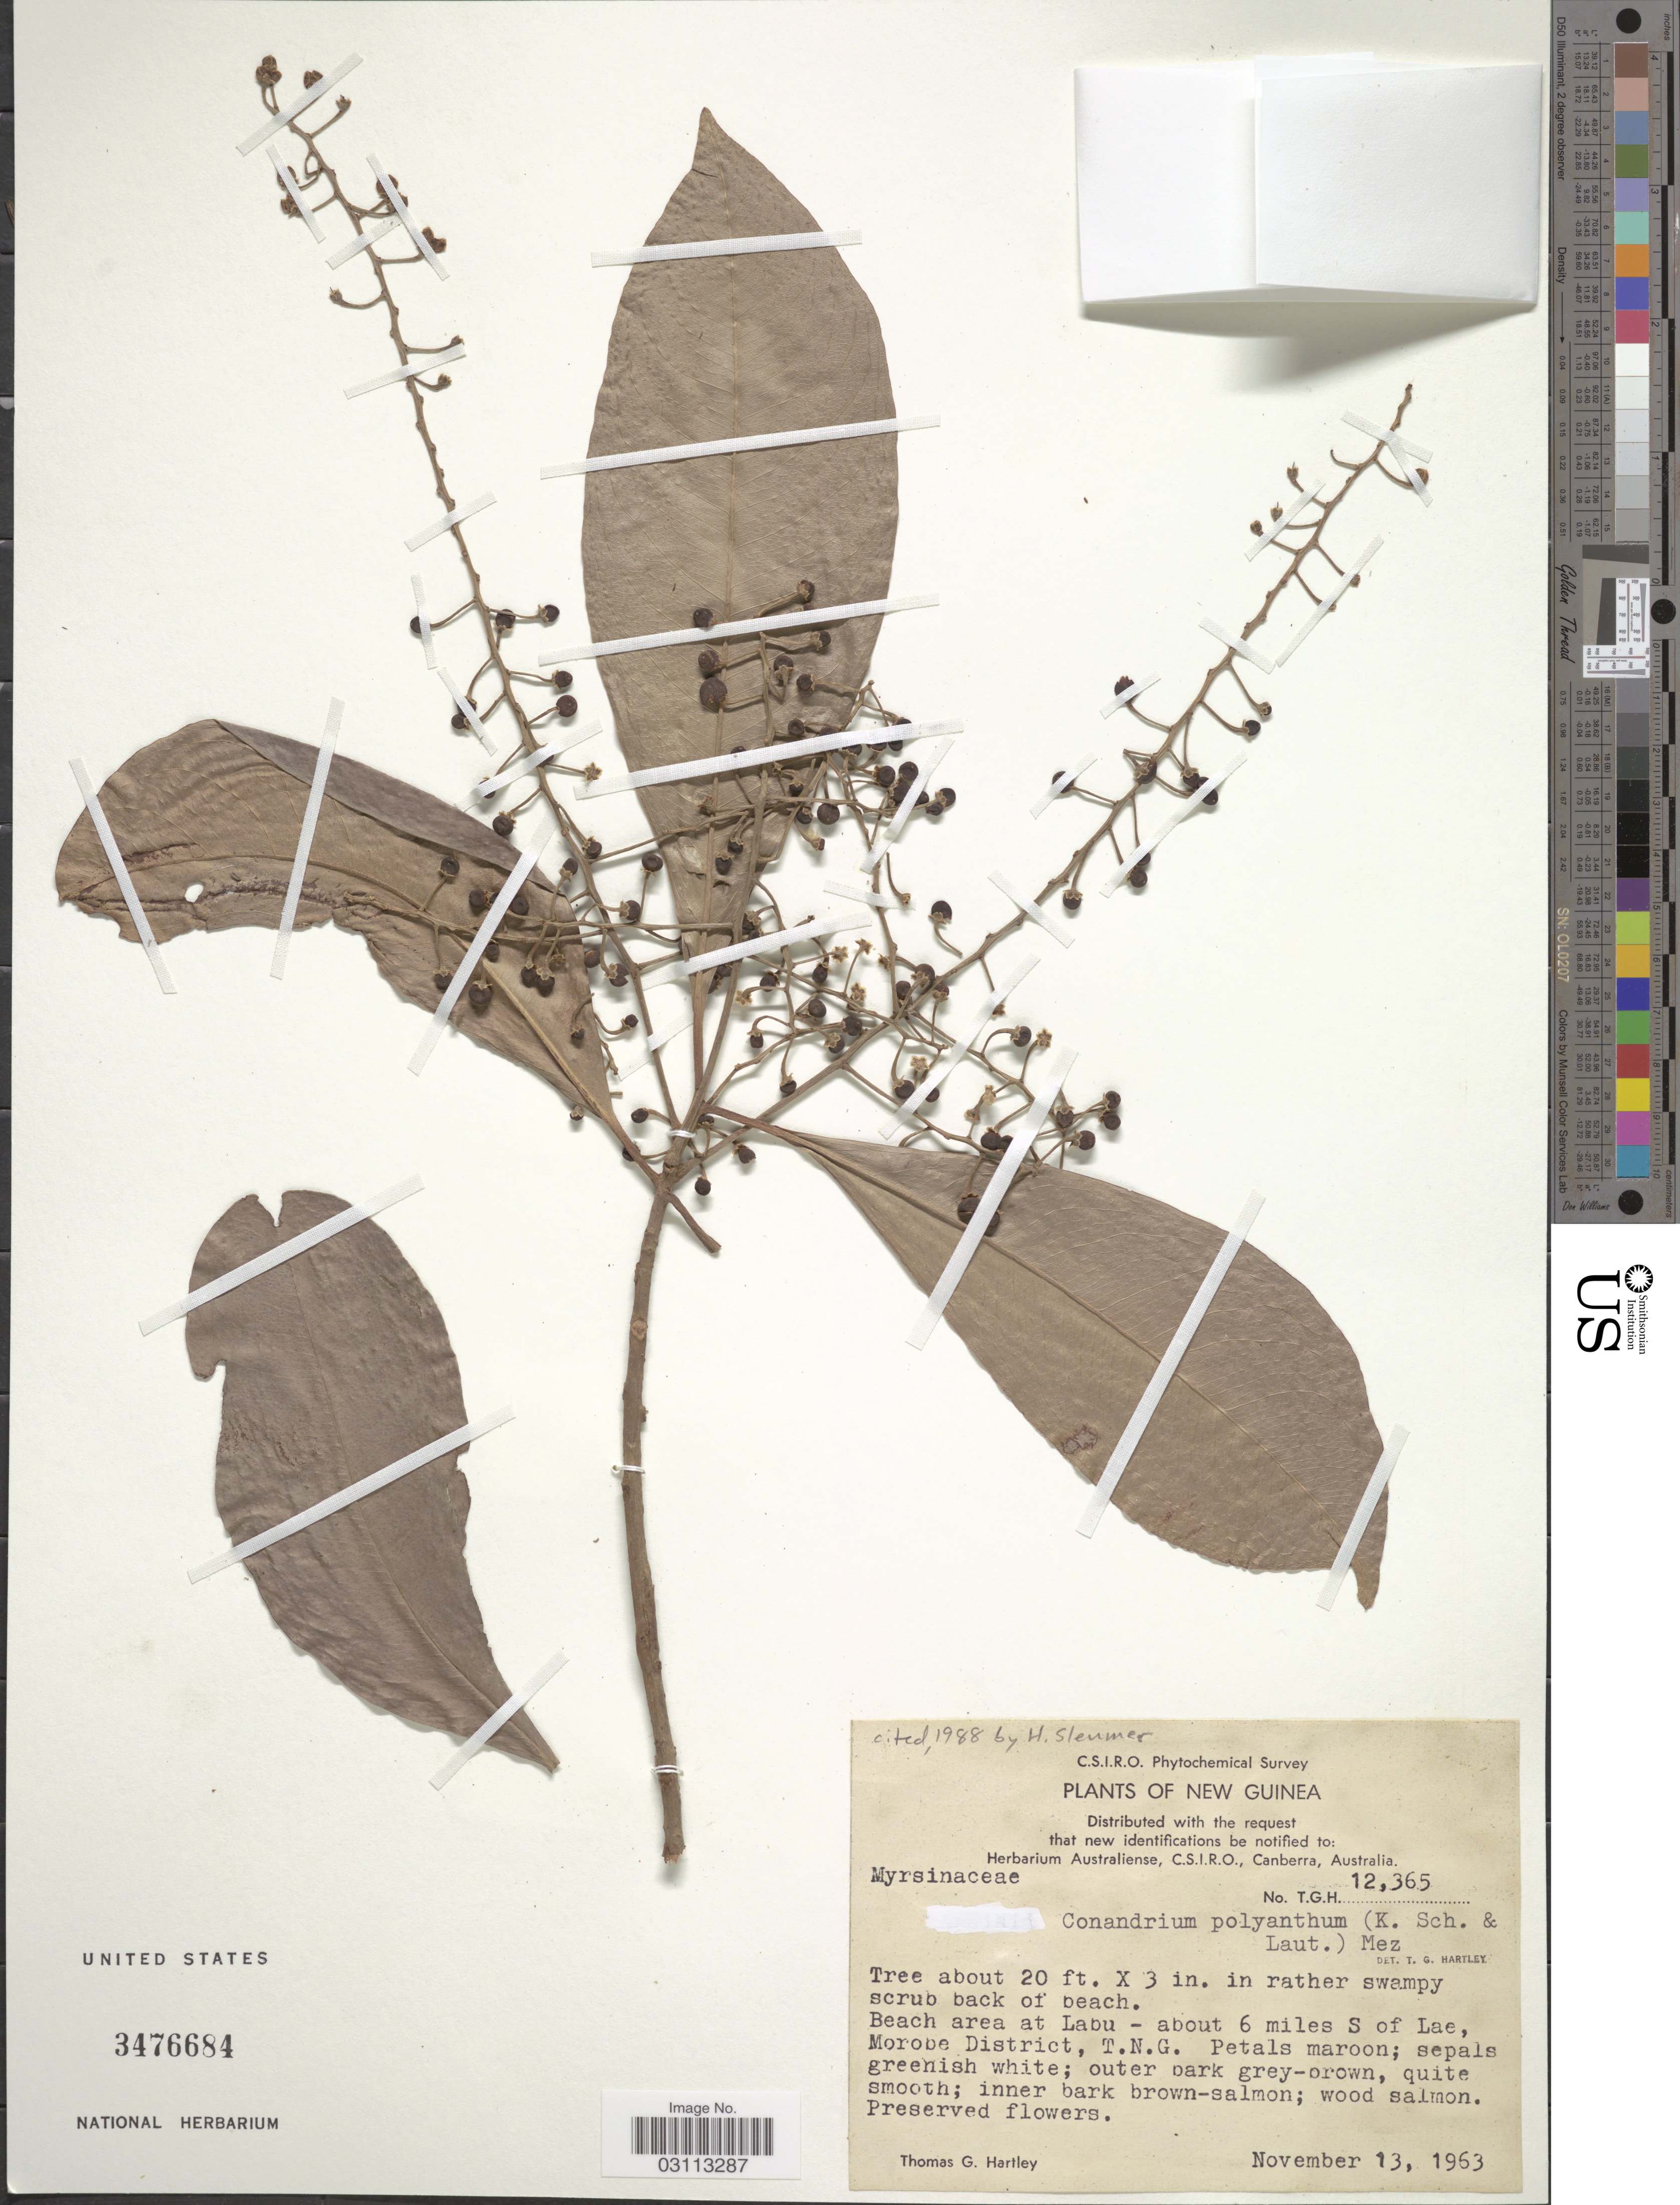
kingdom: Plantae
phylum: Tracheophyta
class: Magnoliopsida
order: Ericales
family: Primulaceae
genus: Conandrium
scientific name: Conandrium polyanthum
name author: (Lauterb. & K. Schum.) Mez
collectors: T. G. Hartley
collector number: TGH12365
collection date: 1963-11-13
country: Papua New Guinea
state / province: Morobe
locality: Beach area at Labu - about 6 miles S of Lae, Morobe District, T.N.G.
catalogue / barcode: US 3476684